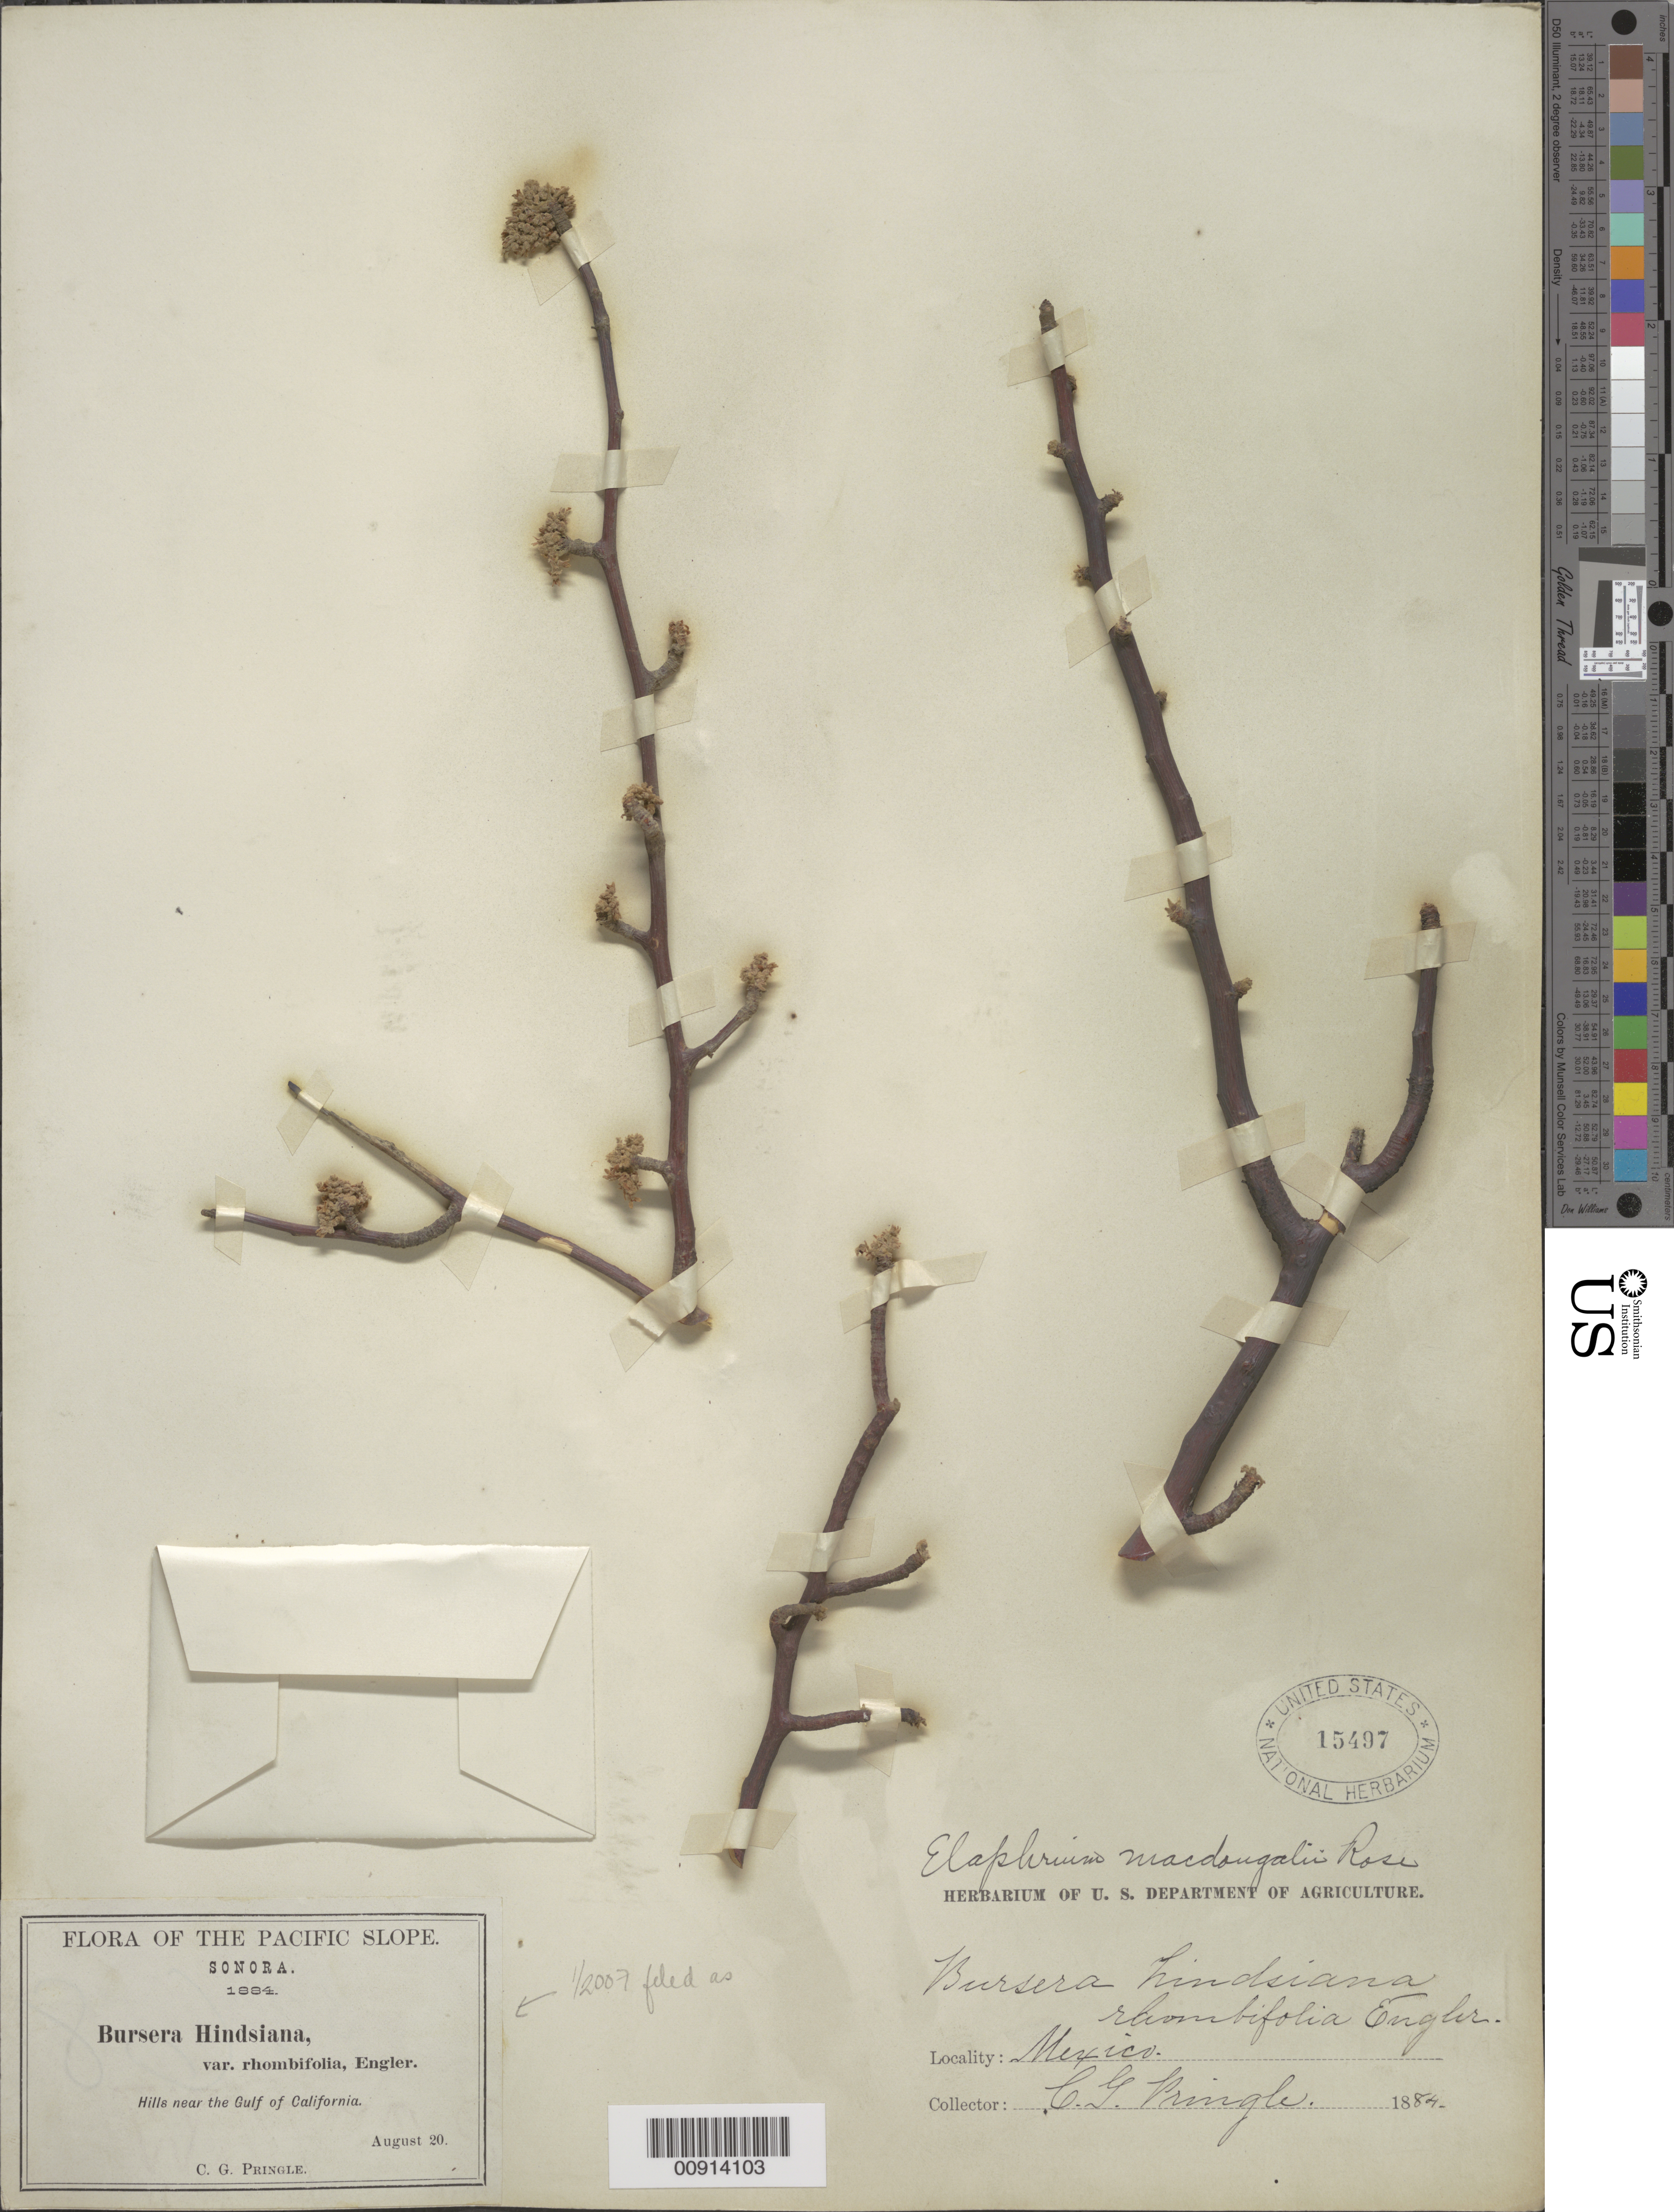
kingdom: Plantae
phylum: Tracheophyta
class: Magnoliopsida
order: Sapindales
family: Burseraceae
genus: Bursera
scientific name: Bursera hindsiana var. rhoifolia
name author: (Benth.) Engl.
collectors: C. G. Pringle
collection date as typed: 20 Aug 1884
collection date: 1884-08-20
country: Mexico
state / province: Sonora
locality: Sonora: Hills near the Gulf of California. Pacific Slope.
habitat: Hills.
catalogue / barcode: US 15497